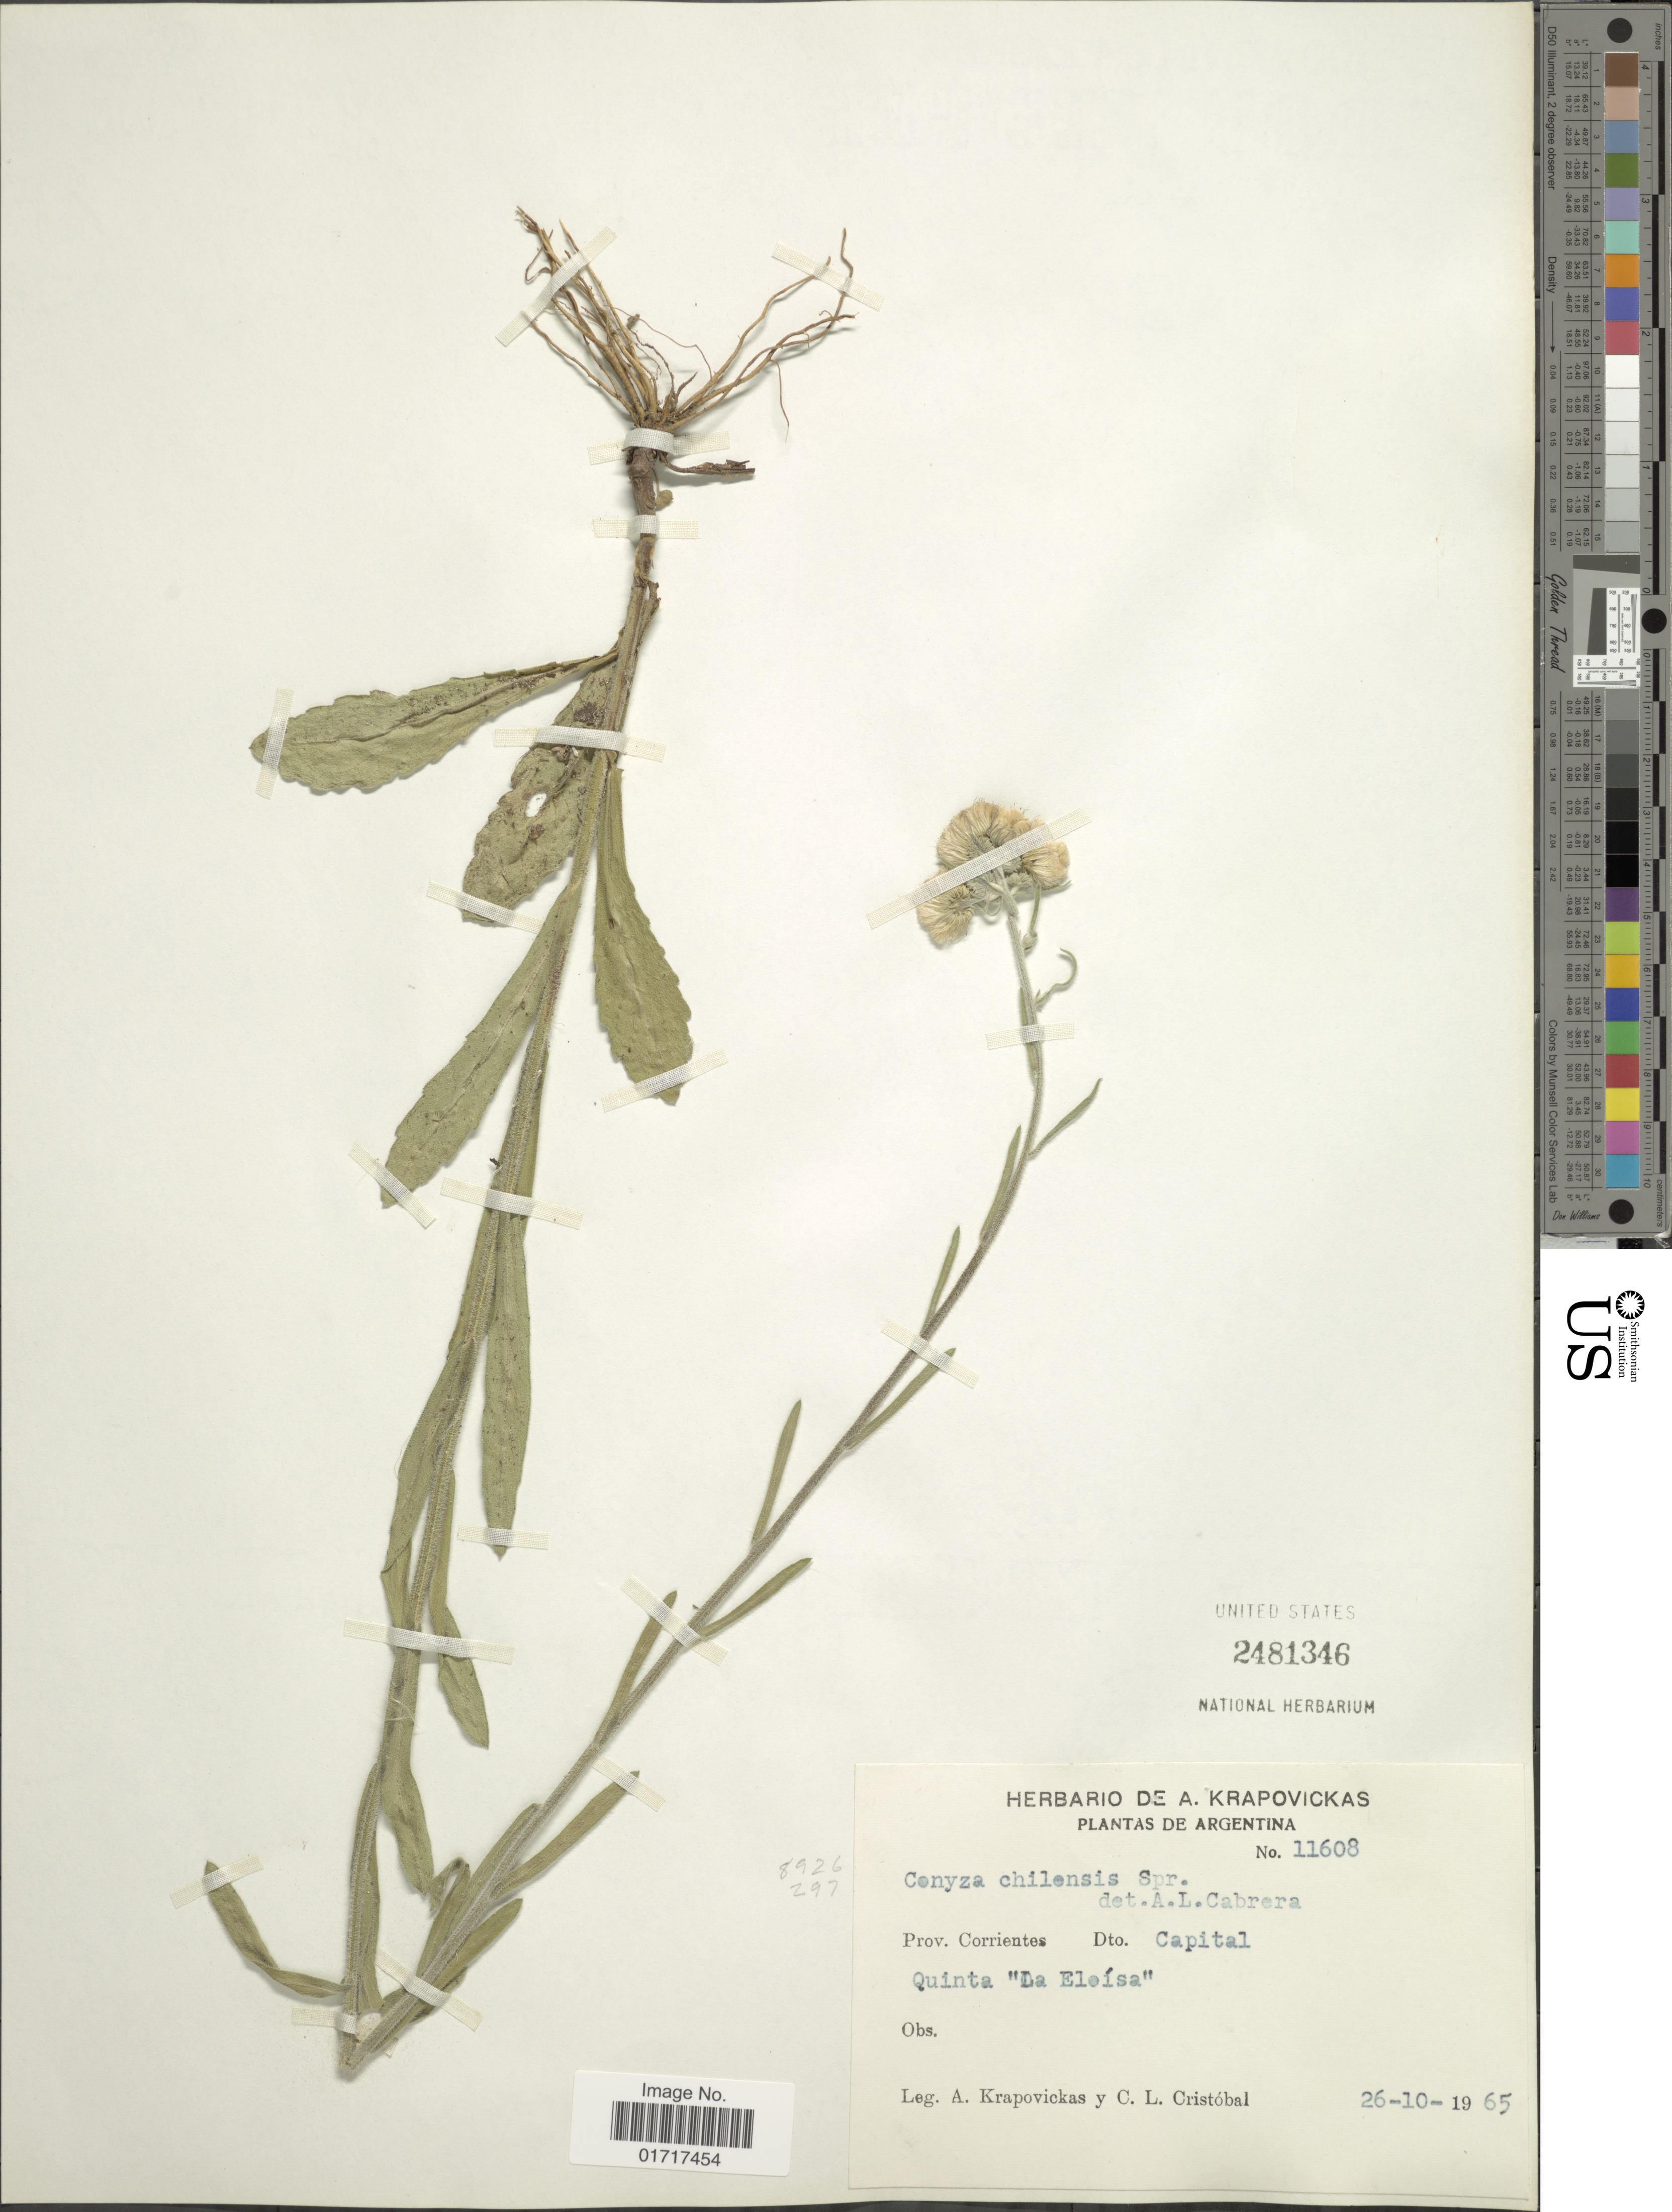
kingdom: Plantae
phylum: Tracheophyta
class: Magnoliopsida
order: Asterales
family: Asteraceae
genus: Conyza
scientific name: Conyza primulaefolia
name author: (Lam.) Cuatrec. & Lourteig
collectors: A. Krapovickas & C. L. Cristóbal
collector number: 11608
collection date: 1965-10-26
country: Argentina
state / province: Corrientes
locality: Prov. Corrientes, Dto. Capital. Quinta "Da Eleisa".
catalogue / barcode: US 2481346